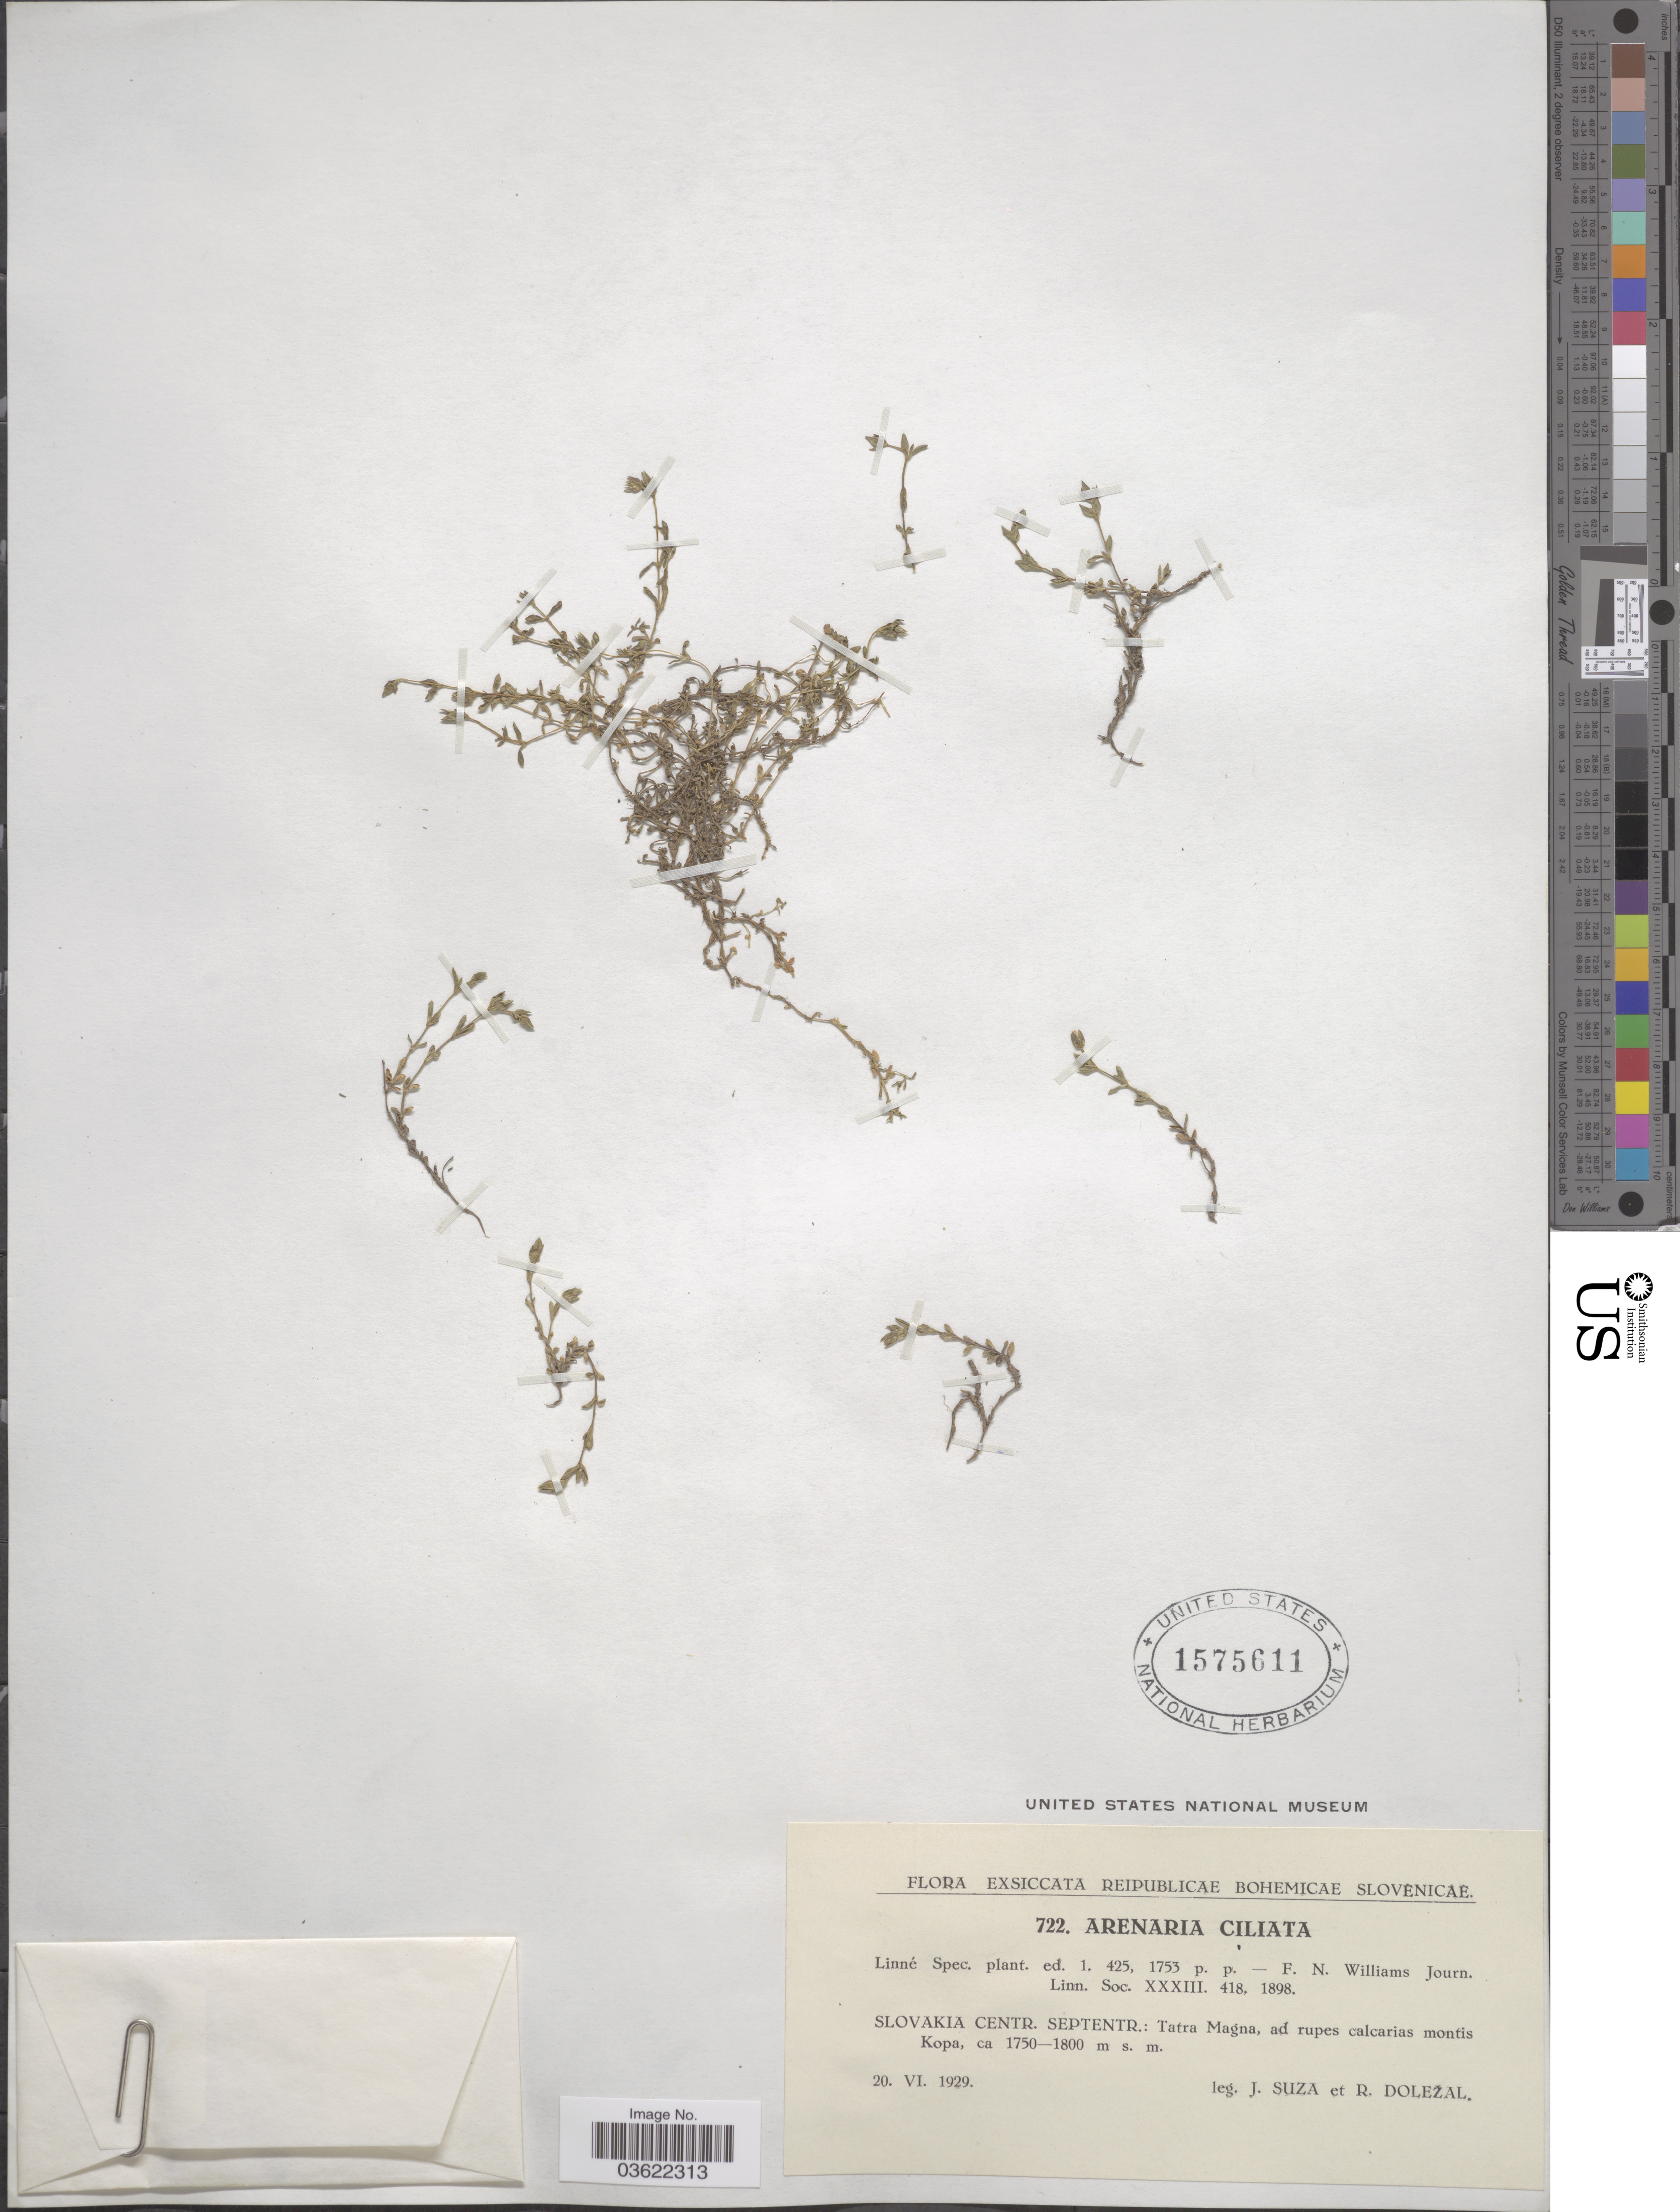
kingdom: Plantae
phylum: Tracheophyta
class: Magnoliopsida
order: Caryophyllales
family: Caryophyllaceae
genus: Arenaria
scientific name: Arenaria ciliata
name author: L.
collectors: J. Suza & R. Dolezal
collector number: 722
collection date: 1929-06-20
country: Slovakia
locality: Slovakia Centr. Septentr.: Tatra Magna, ad rupes calcarias montis Kopa.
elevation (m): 1750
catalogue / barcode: US 1575611